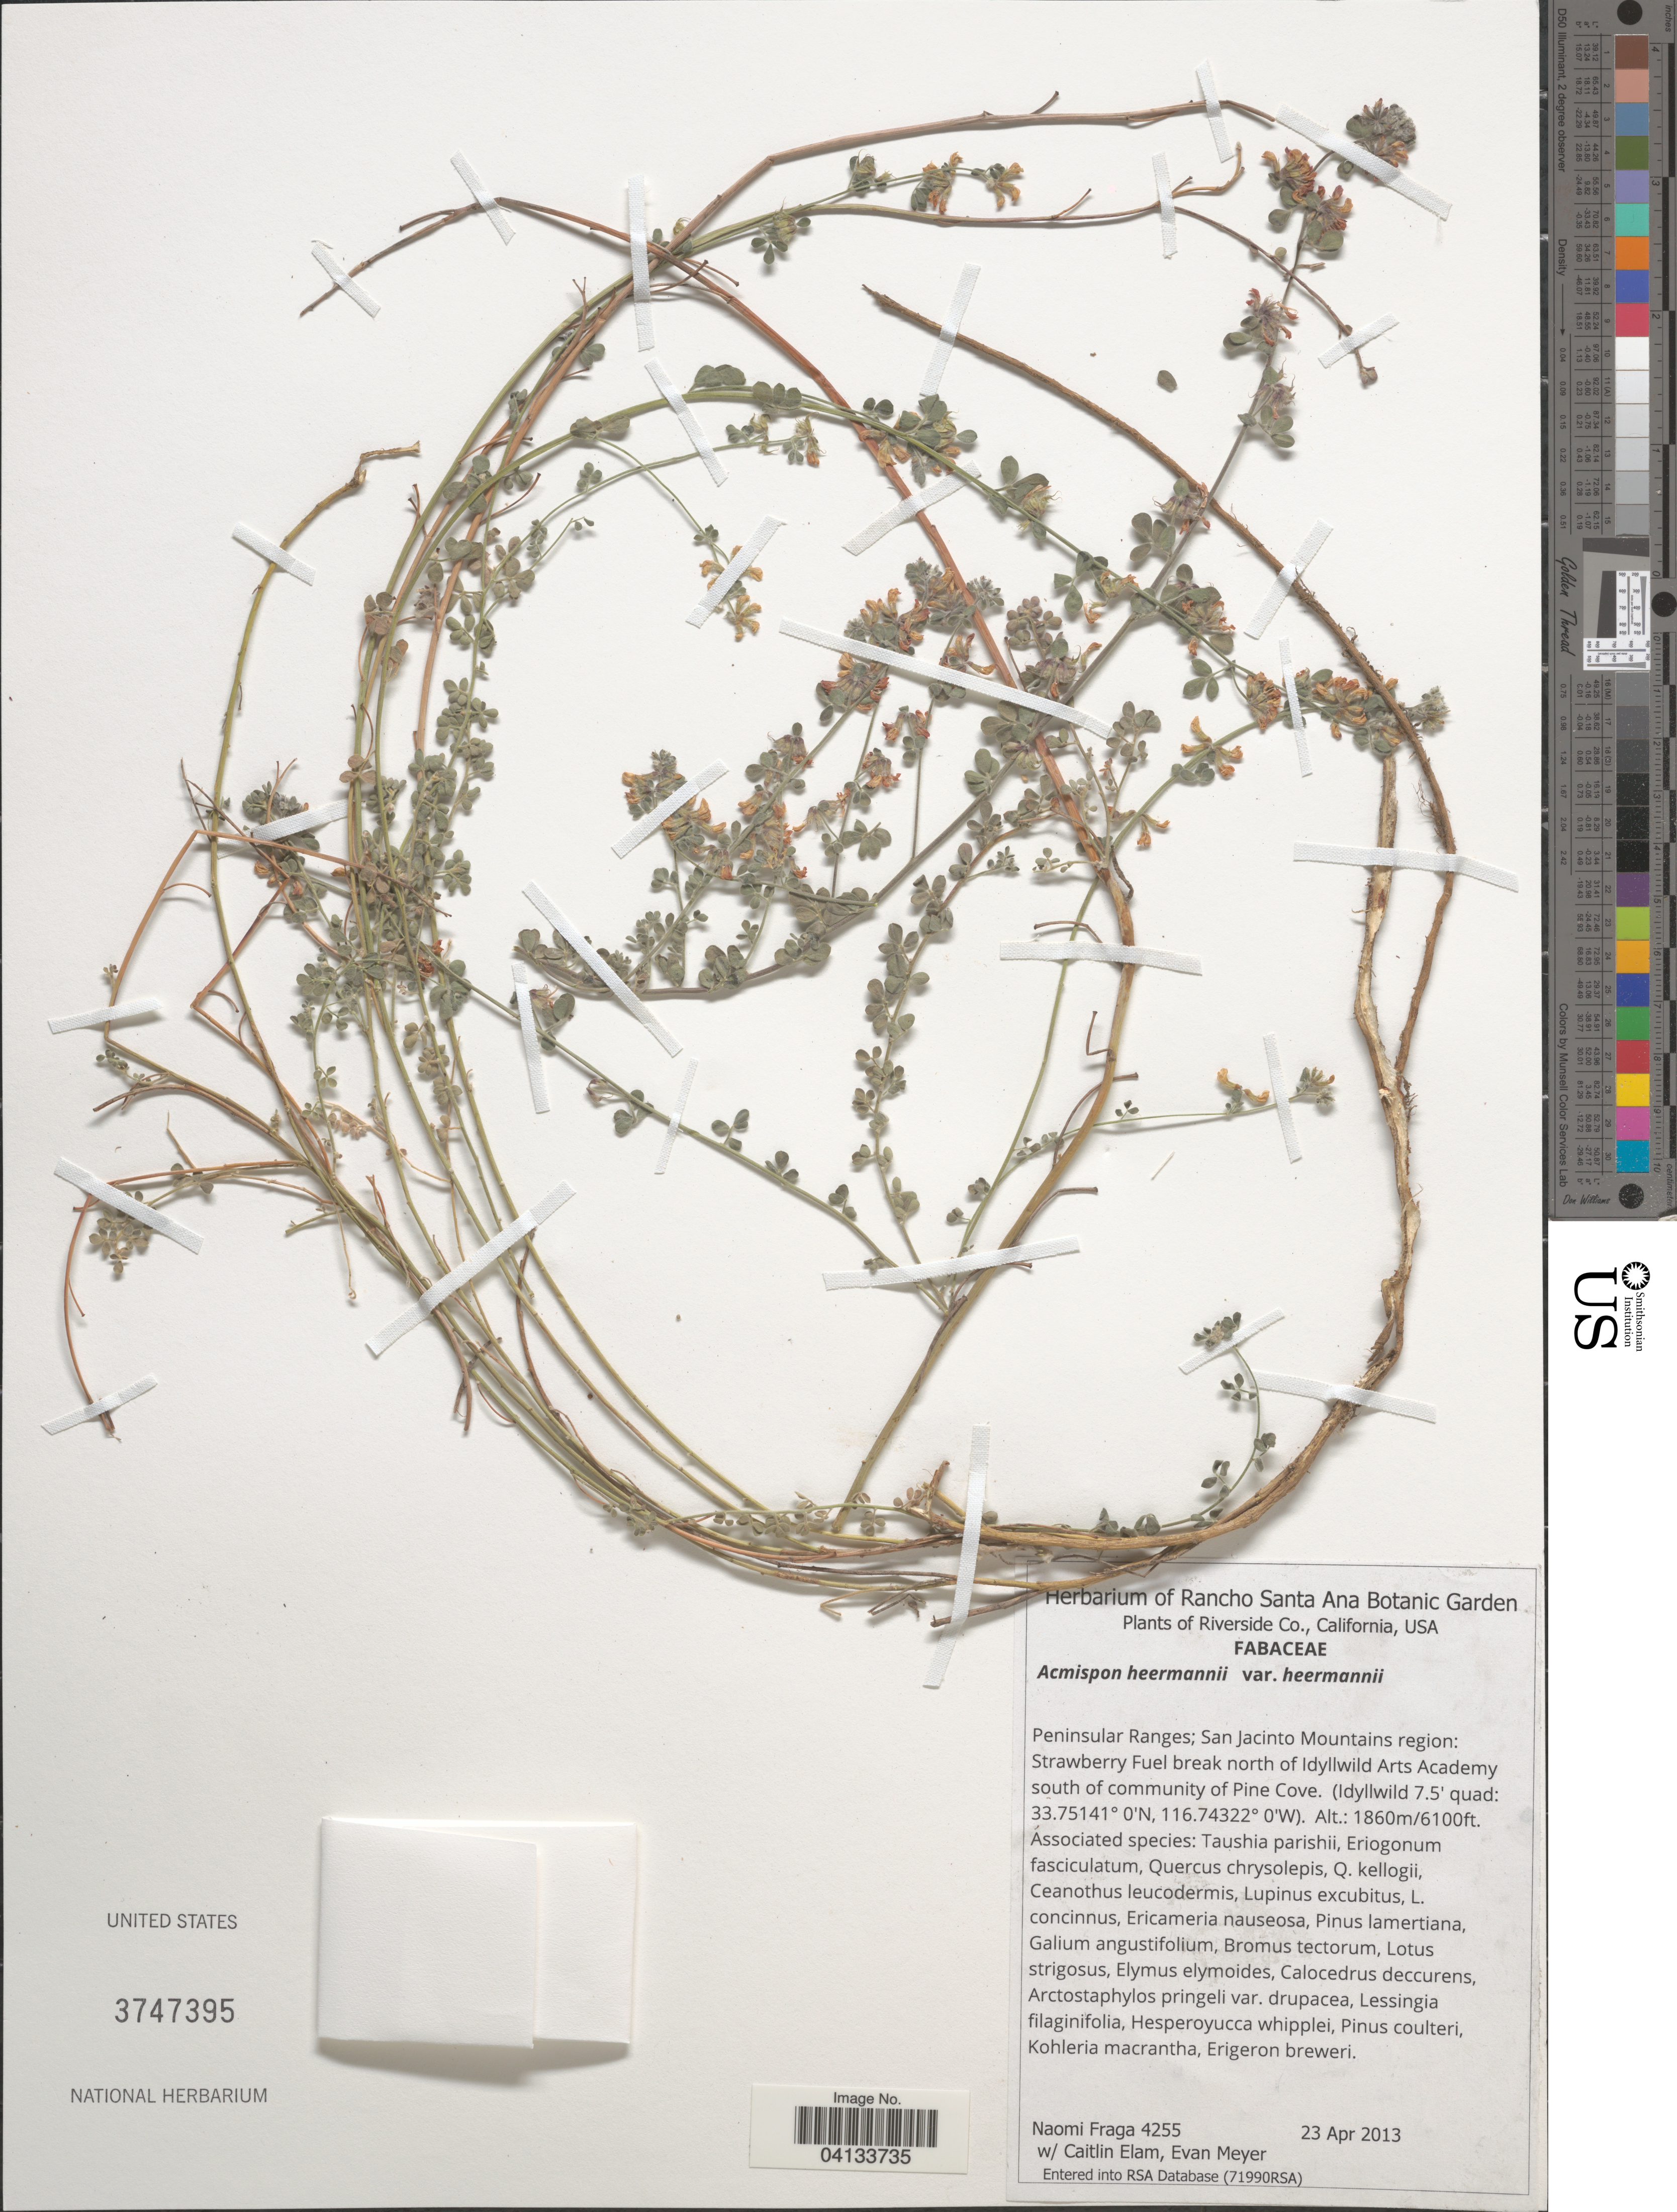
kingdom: Plantae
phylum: Tracheophyta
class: Magnoliopsida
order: Fabales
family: Fabaceae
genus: Acmispon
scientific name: Acmispon heermannii var. heermannii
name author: (A. Gray) Brouillet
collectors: N. Fraga, C. Elam & E. Meyer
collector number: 4255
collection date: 2013-04-23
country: United States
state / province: California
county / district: Riverside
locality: Riverside Co. Peninsular Ranges; San Jacinto Mountains region: Strawberry Fuel break north of Idyllwild Arts Academy south of community of Pine Cove. (Idyllwild 7.5' quad).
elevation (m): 1860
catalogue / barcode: US 3747395